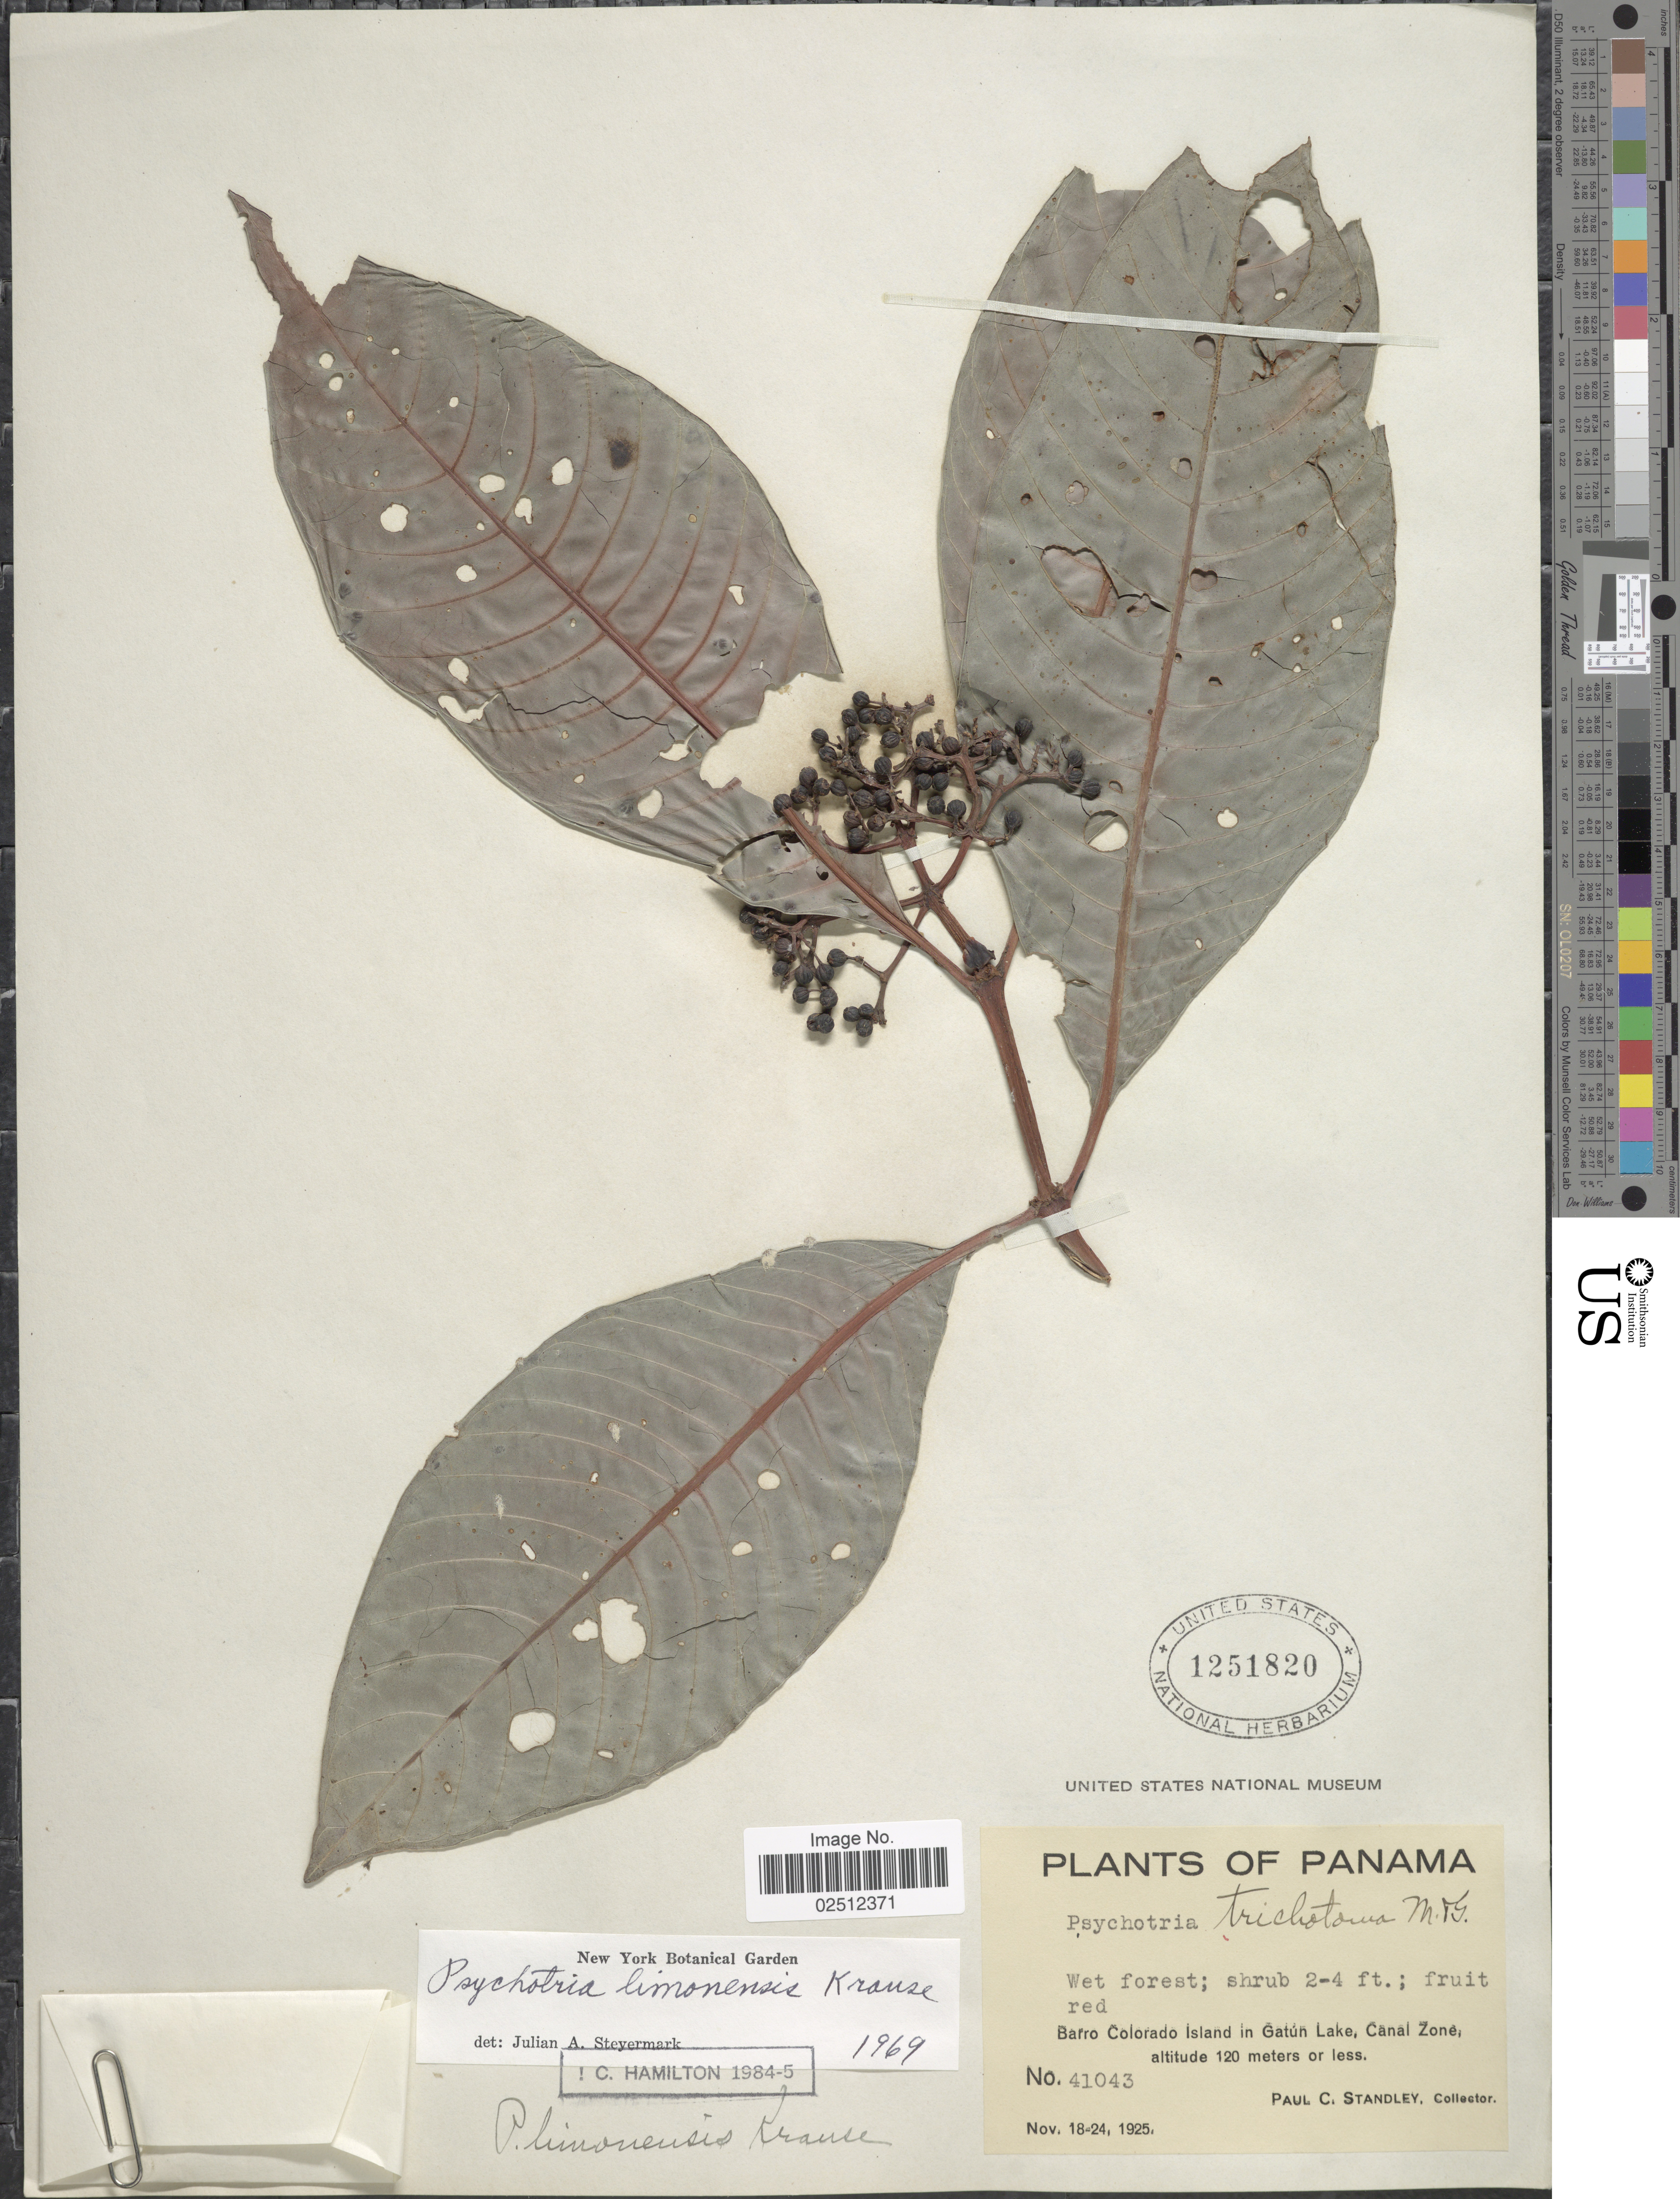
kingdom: Plantae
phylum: Tracheophyta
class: Magnoliopsida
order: Gentianales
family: Rubiaceae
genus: Psychotria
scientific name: Psychotria limonensis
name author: K. Krause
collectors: P. C. Standley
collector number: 41043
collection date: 1925-11-18/1925-11-24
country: Panama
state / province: Panamá Oeste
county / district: Canal Zone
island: Barro Colorado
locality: Wet forest; Barro Colorado Island in Gatún Lake, Canal Zone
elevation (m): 0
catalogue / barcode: US 1251820